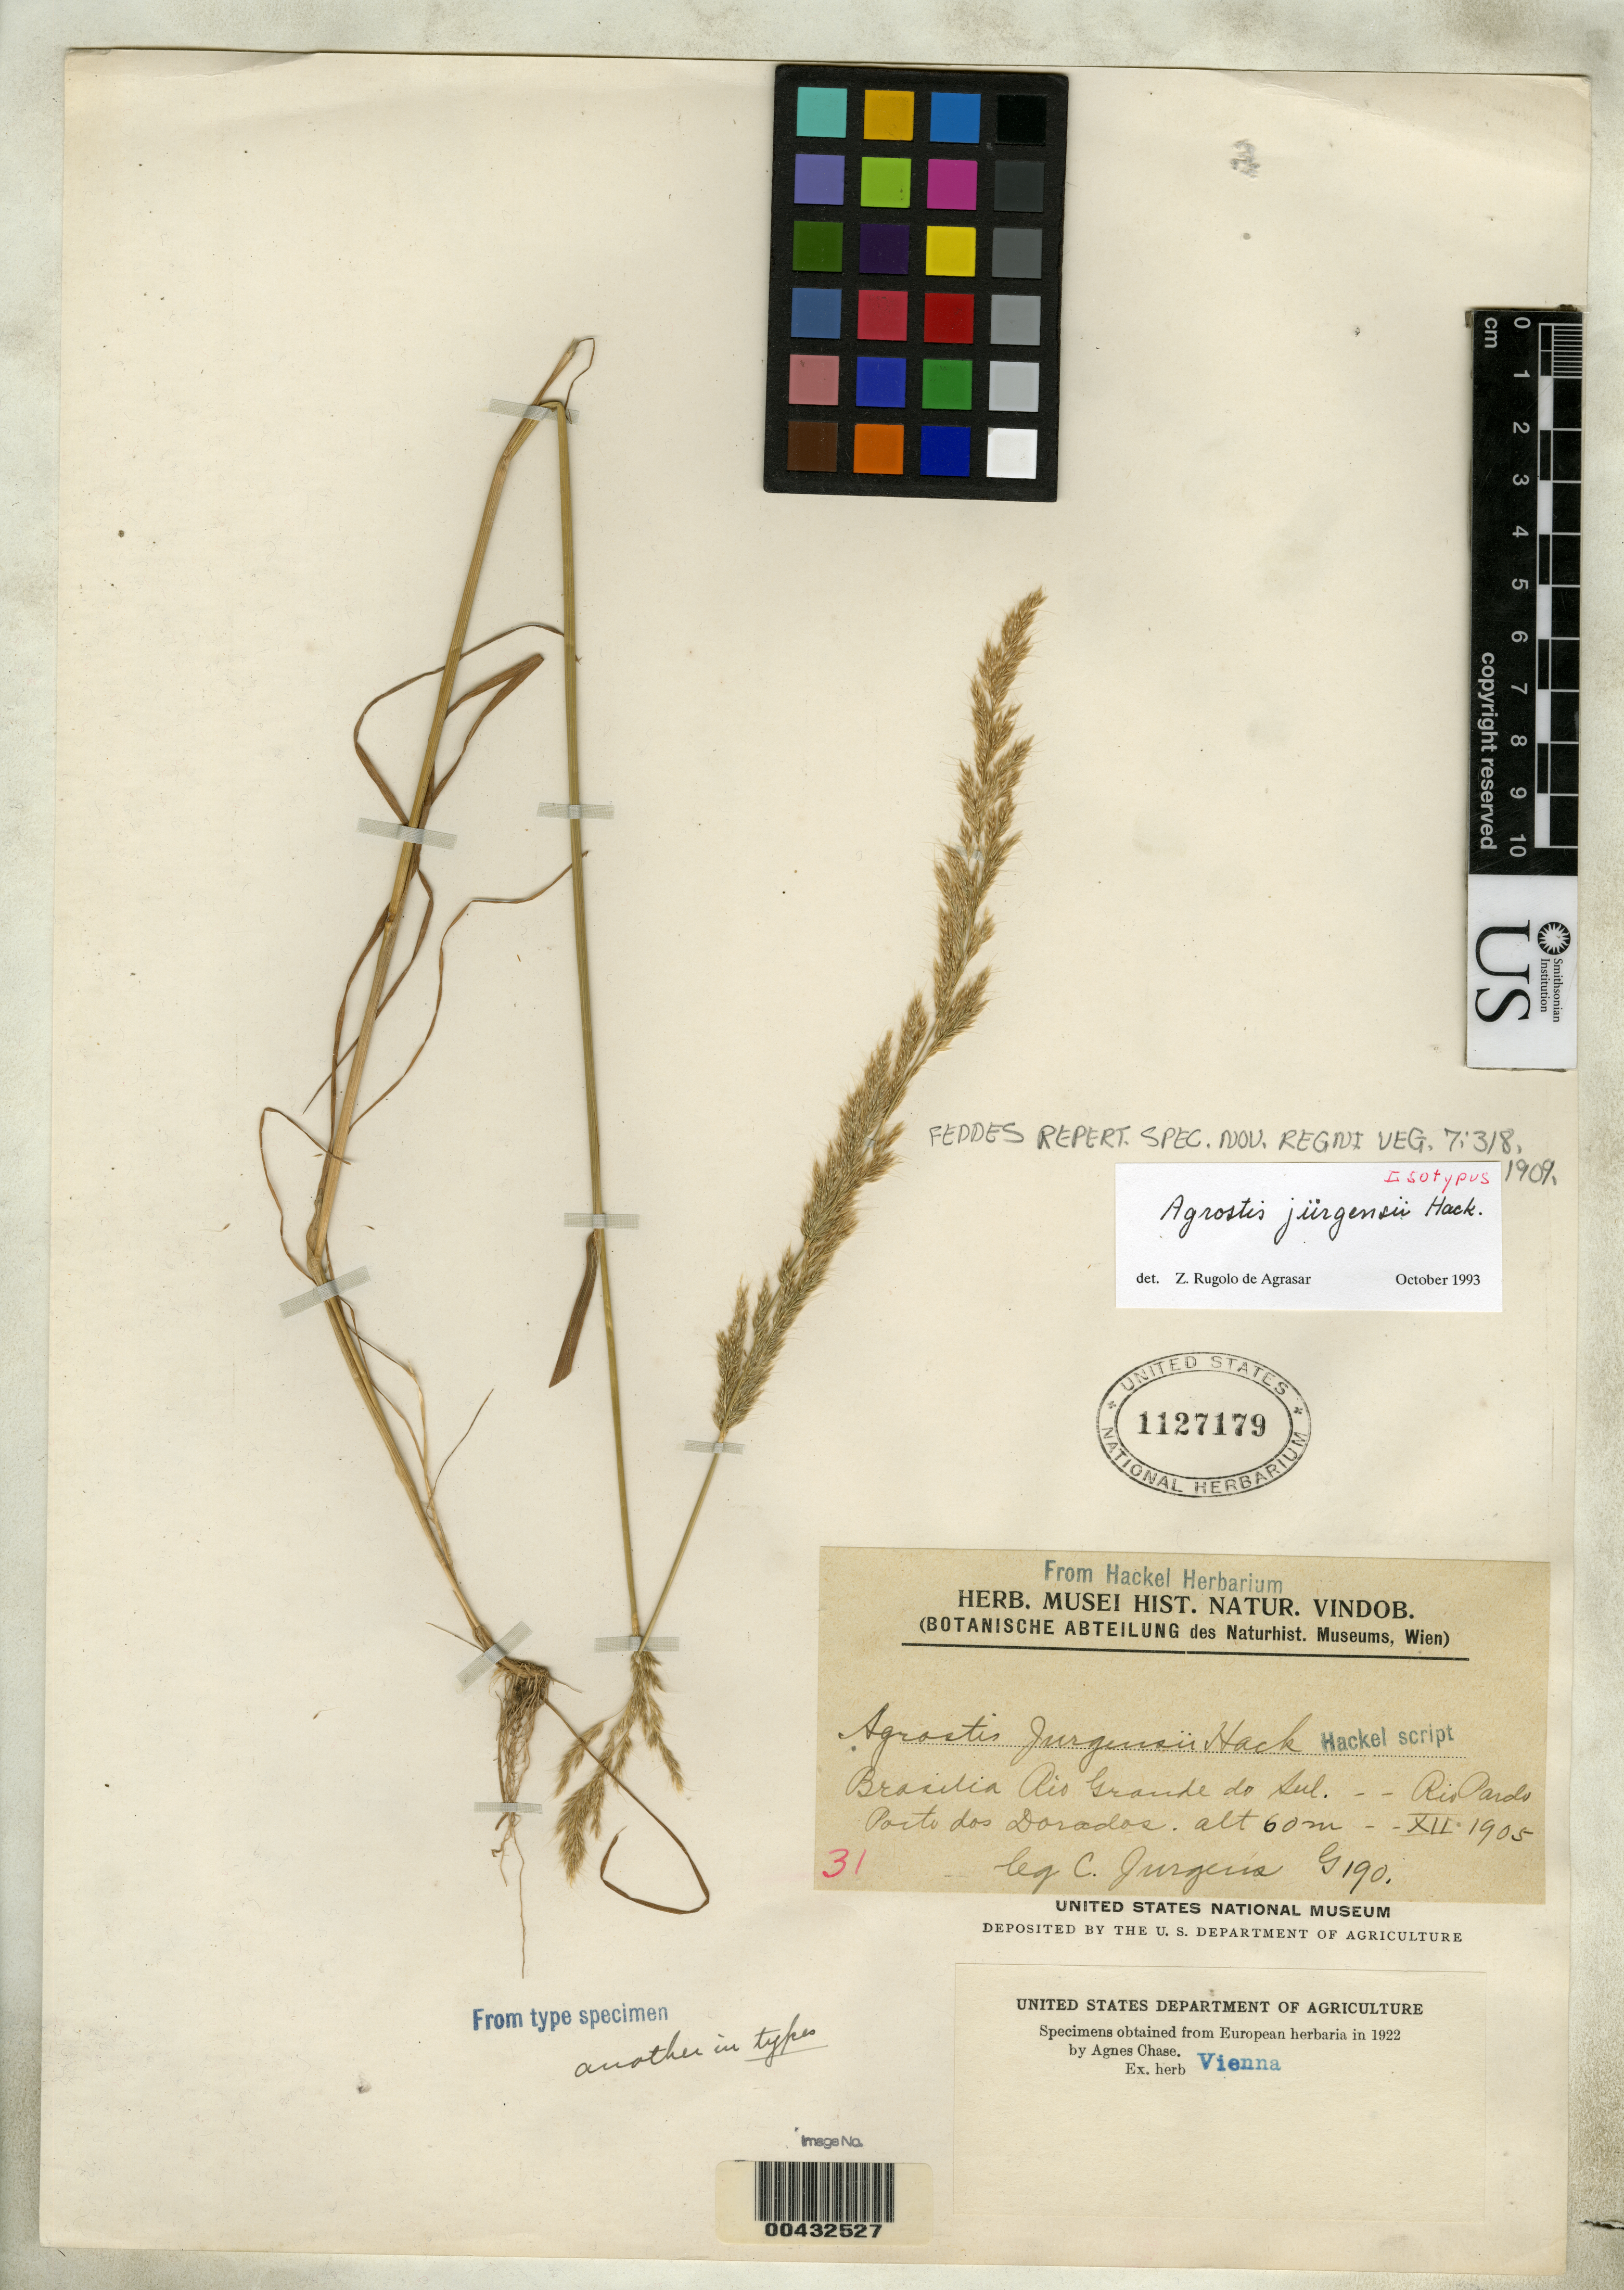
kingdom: Plantae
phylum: Tracheophyta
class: Liliopsida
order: Poales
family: Poaceae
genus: Agrostis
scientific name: Agrostis jurgensii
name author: Hack.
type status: Isotype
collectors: C. Juergens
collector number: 190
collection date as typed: Dec 1905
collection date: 1905-12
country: Brazil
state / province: Rio Grande do Sul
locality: Rio Pardo, Porto dos Dorados.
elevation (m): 60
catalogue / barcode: US 1127179